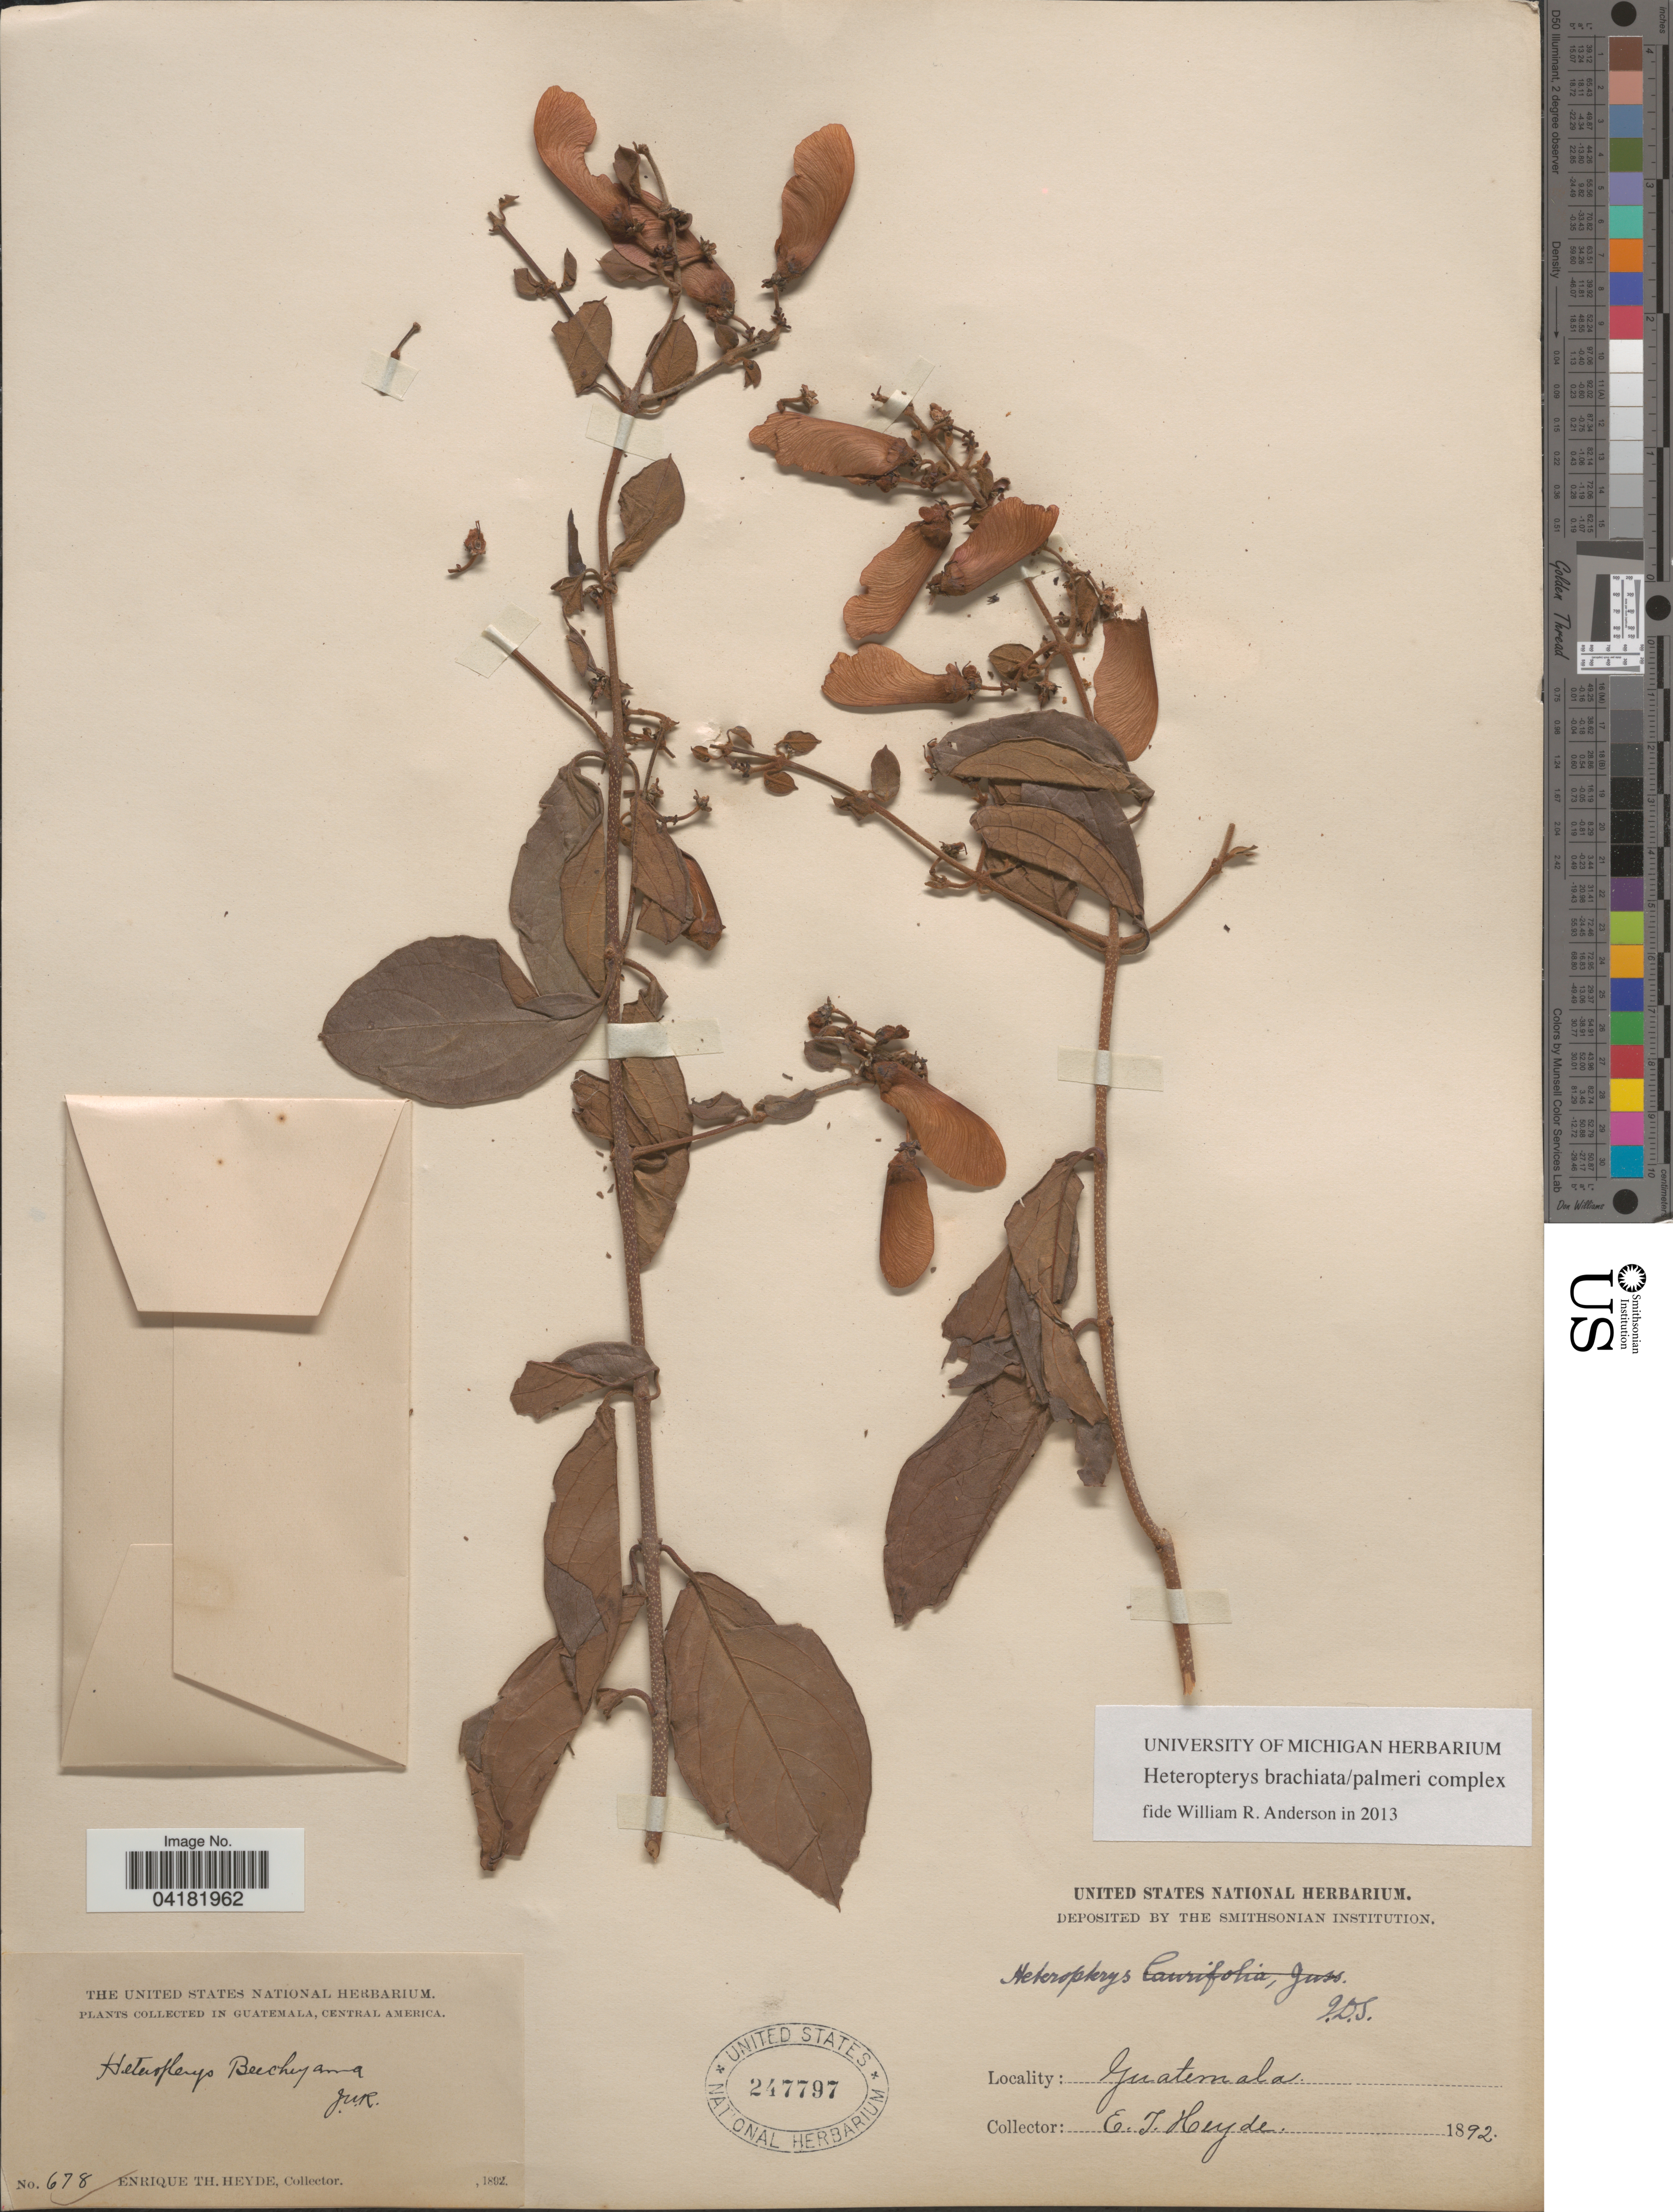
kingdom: Plantae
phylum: Tracheophyta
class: Magnoliopsida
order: Malpighiales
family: Malpighiaceae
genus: Heteropterys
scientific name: Heteropterys sp.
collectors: E. T. Heyde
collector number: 678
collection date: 1892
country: Guatemala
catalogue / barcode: US 247797